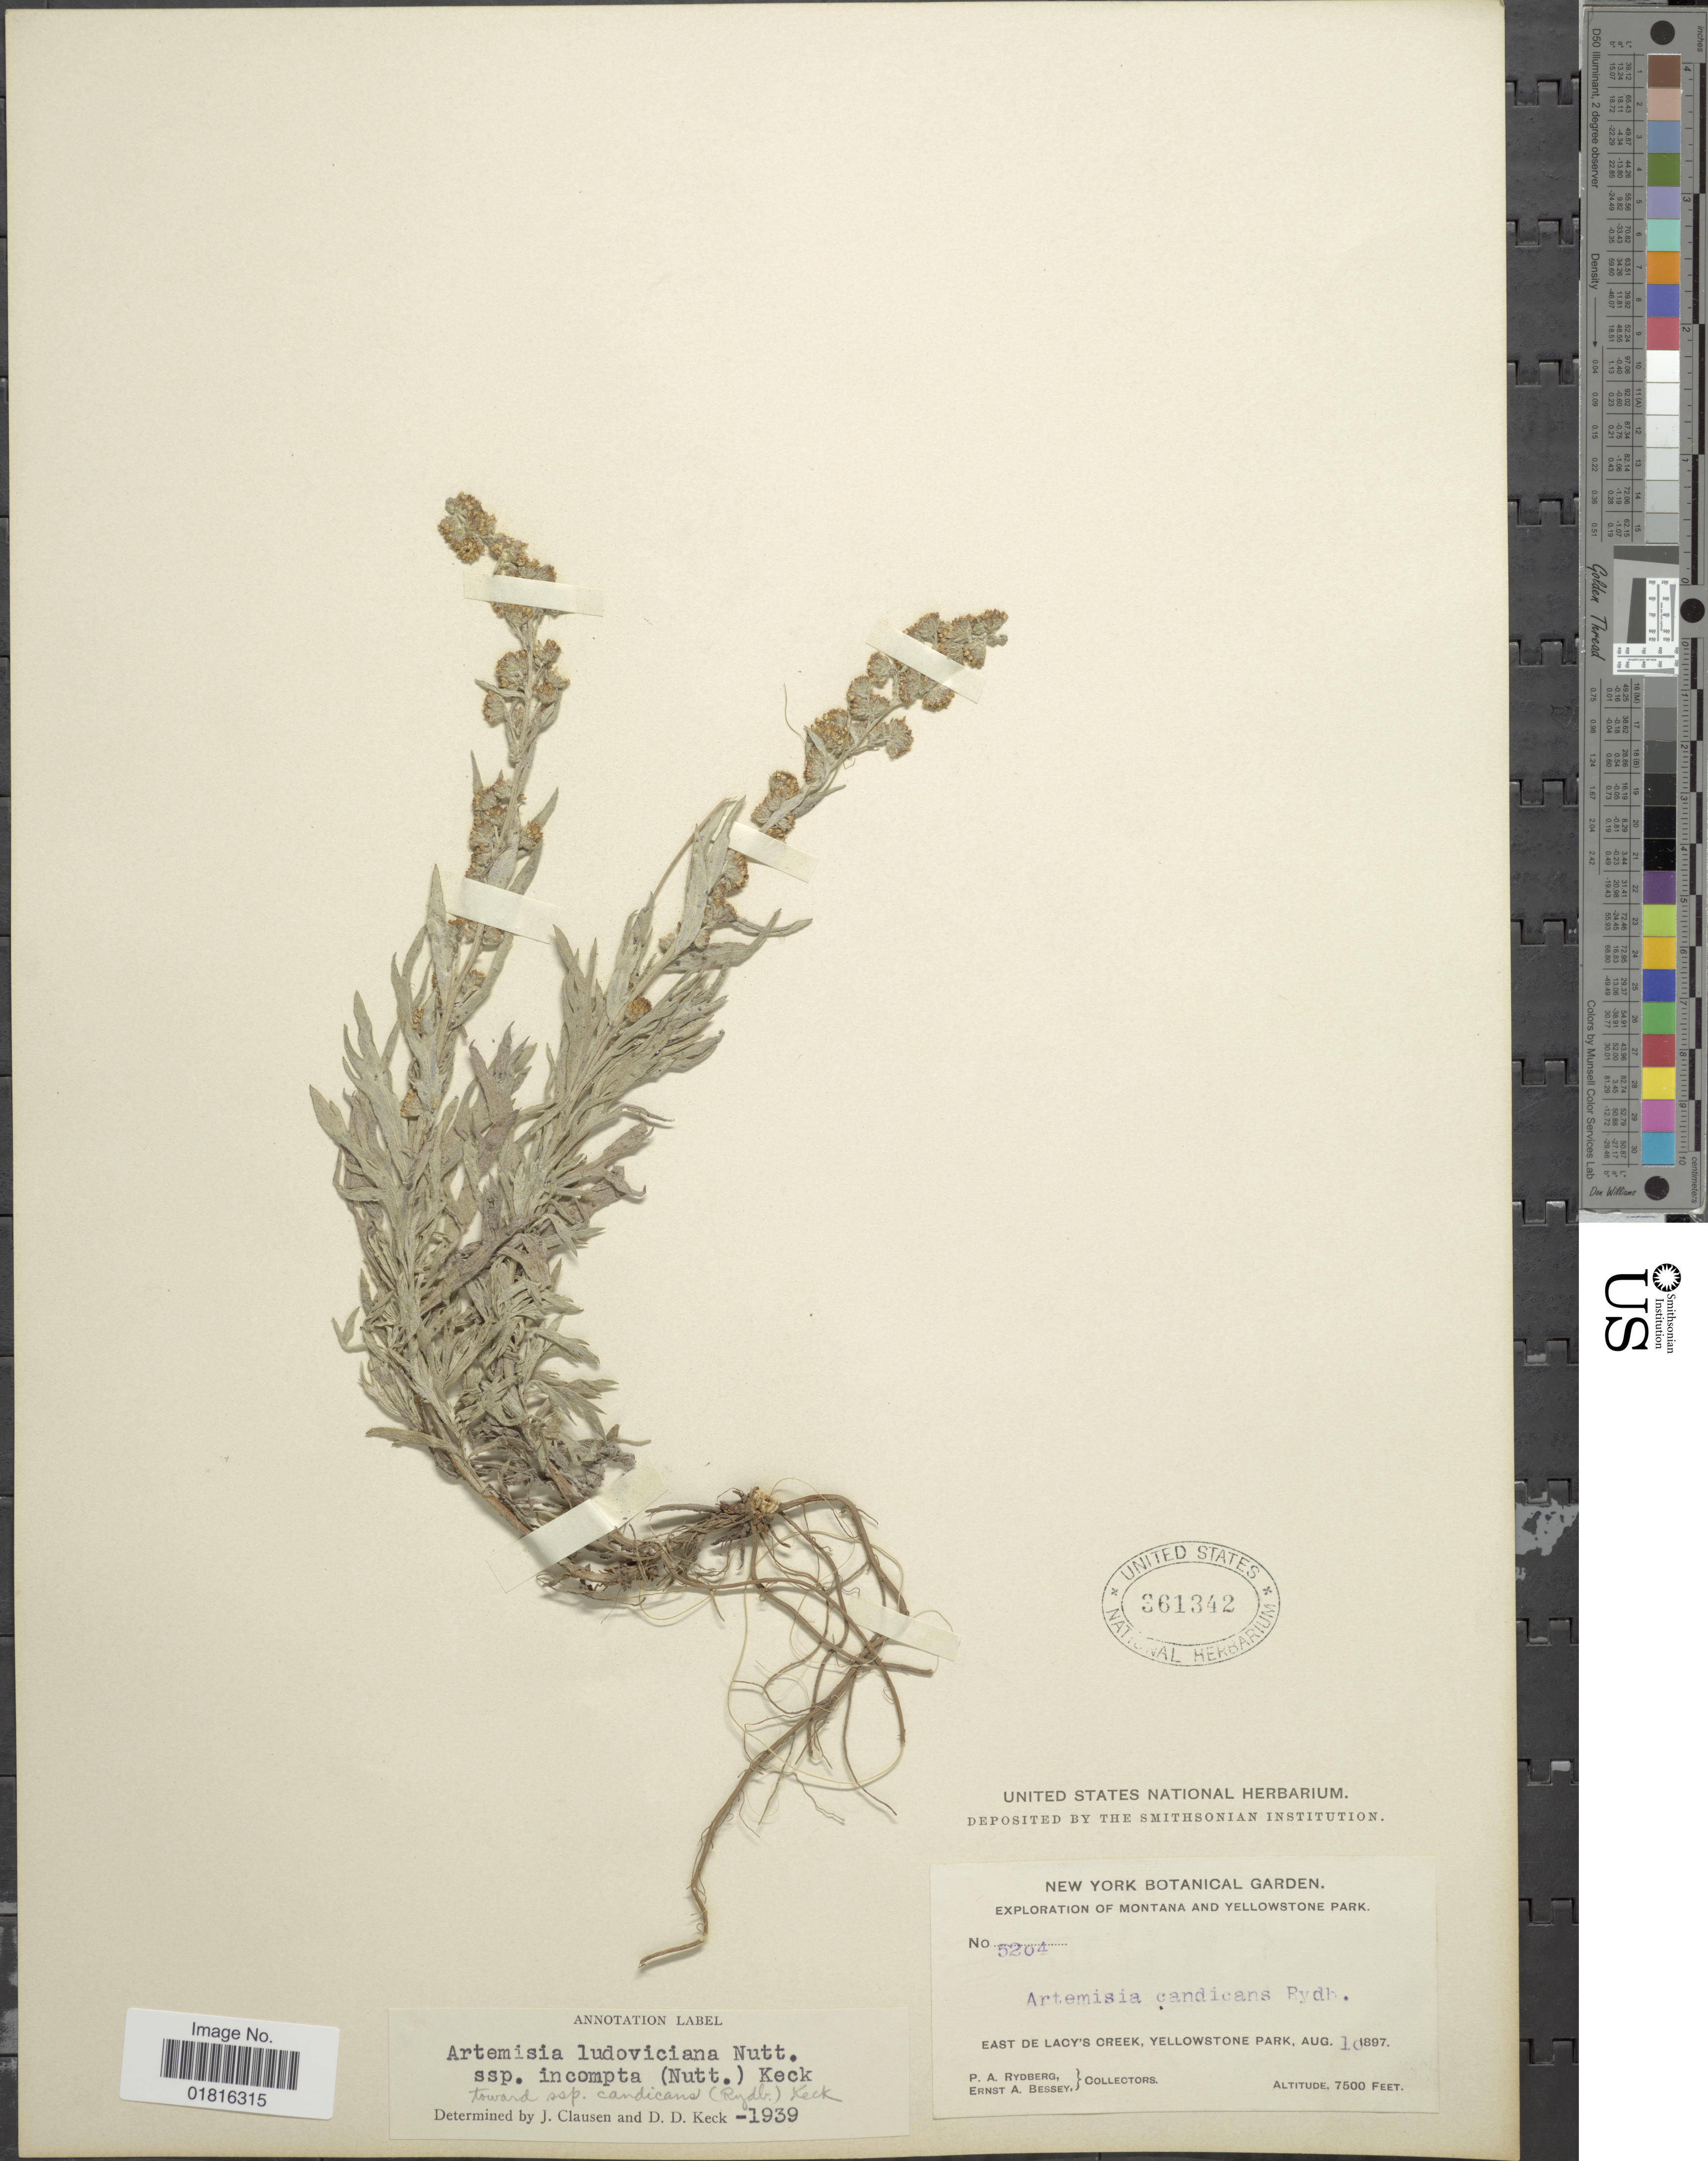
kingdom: Plantae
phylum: Tracheophyta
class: Magnoliopsida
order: Asterales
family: Asteraceae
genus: Artemisia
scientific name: Artemisia ludoviciana subsp. incompta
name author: (Nutt.) D.D. Keck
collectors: P. A. Rydberg & E. A. Bessey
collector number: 5204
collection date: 1897-08-10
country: United States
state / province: Wyoming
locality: Montana and Yellowstone Park, East de Lacy's Creek, Yellowstone Park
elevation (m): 2286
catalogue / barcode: US 361342